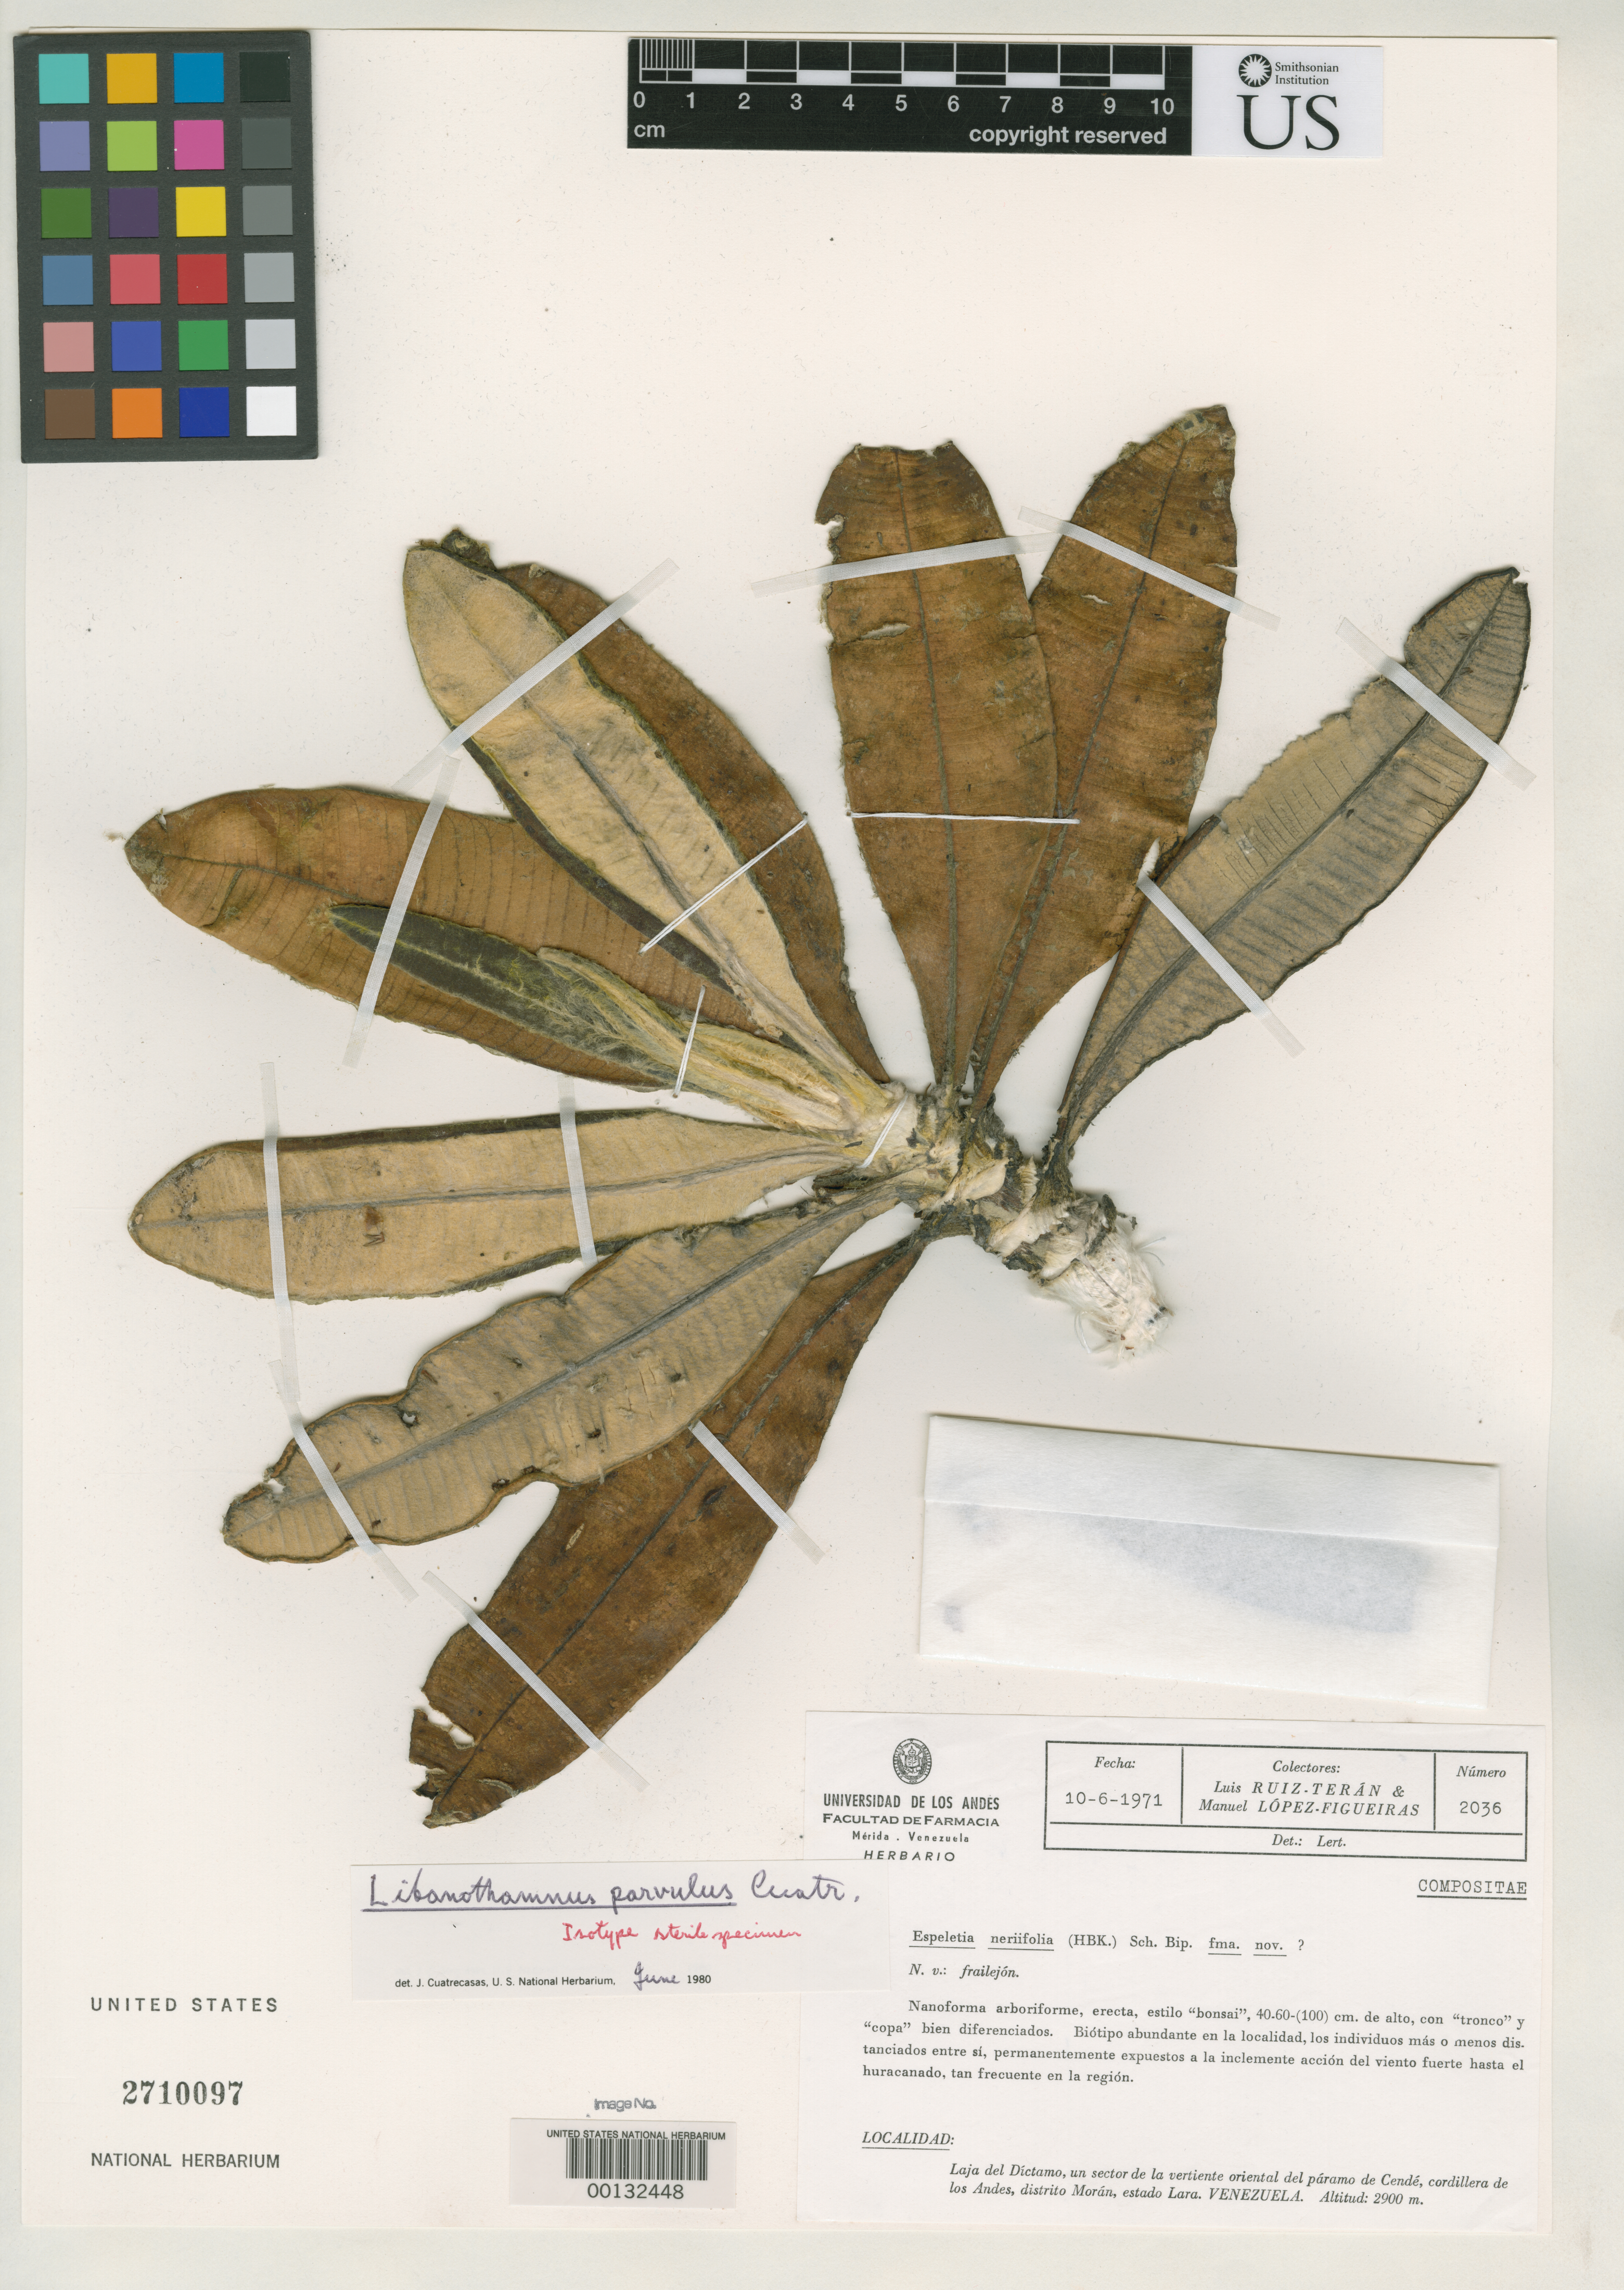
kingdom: Plantae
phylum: Tracheophyta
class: Magnoliopsida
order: Asterales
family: Asteraceae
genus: Libanothamnus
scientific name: Libanothamnus parvulus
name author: Cuatrec.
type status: Isotype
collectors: L. E. Ruíz-Terán & M. López Figueiras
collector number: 2036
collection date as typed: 10 Jun 1971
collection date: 1971-06-10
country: Venezuela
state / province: Lara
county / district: Morán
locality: Laja del Dicramo, vertiente Oriental del Páramo de Cende, Cordillera de Los Andes. [Laja del Dicramo, eastern slope of Páramo de Cende, Cordillera de Los Andes.]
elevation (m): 2900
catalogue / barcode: US 2710097